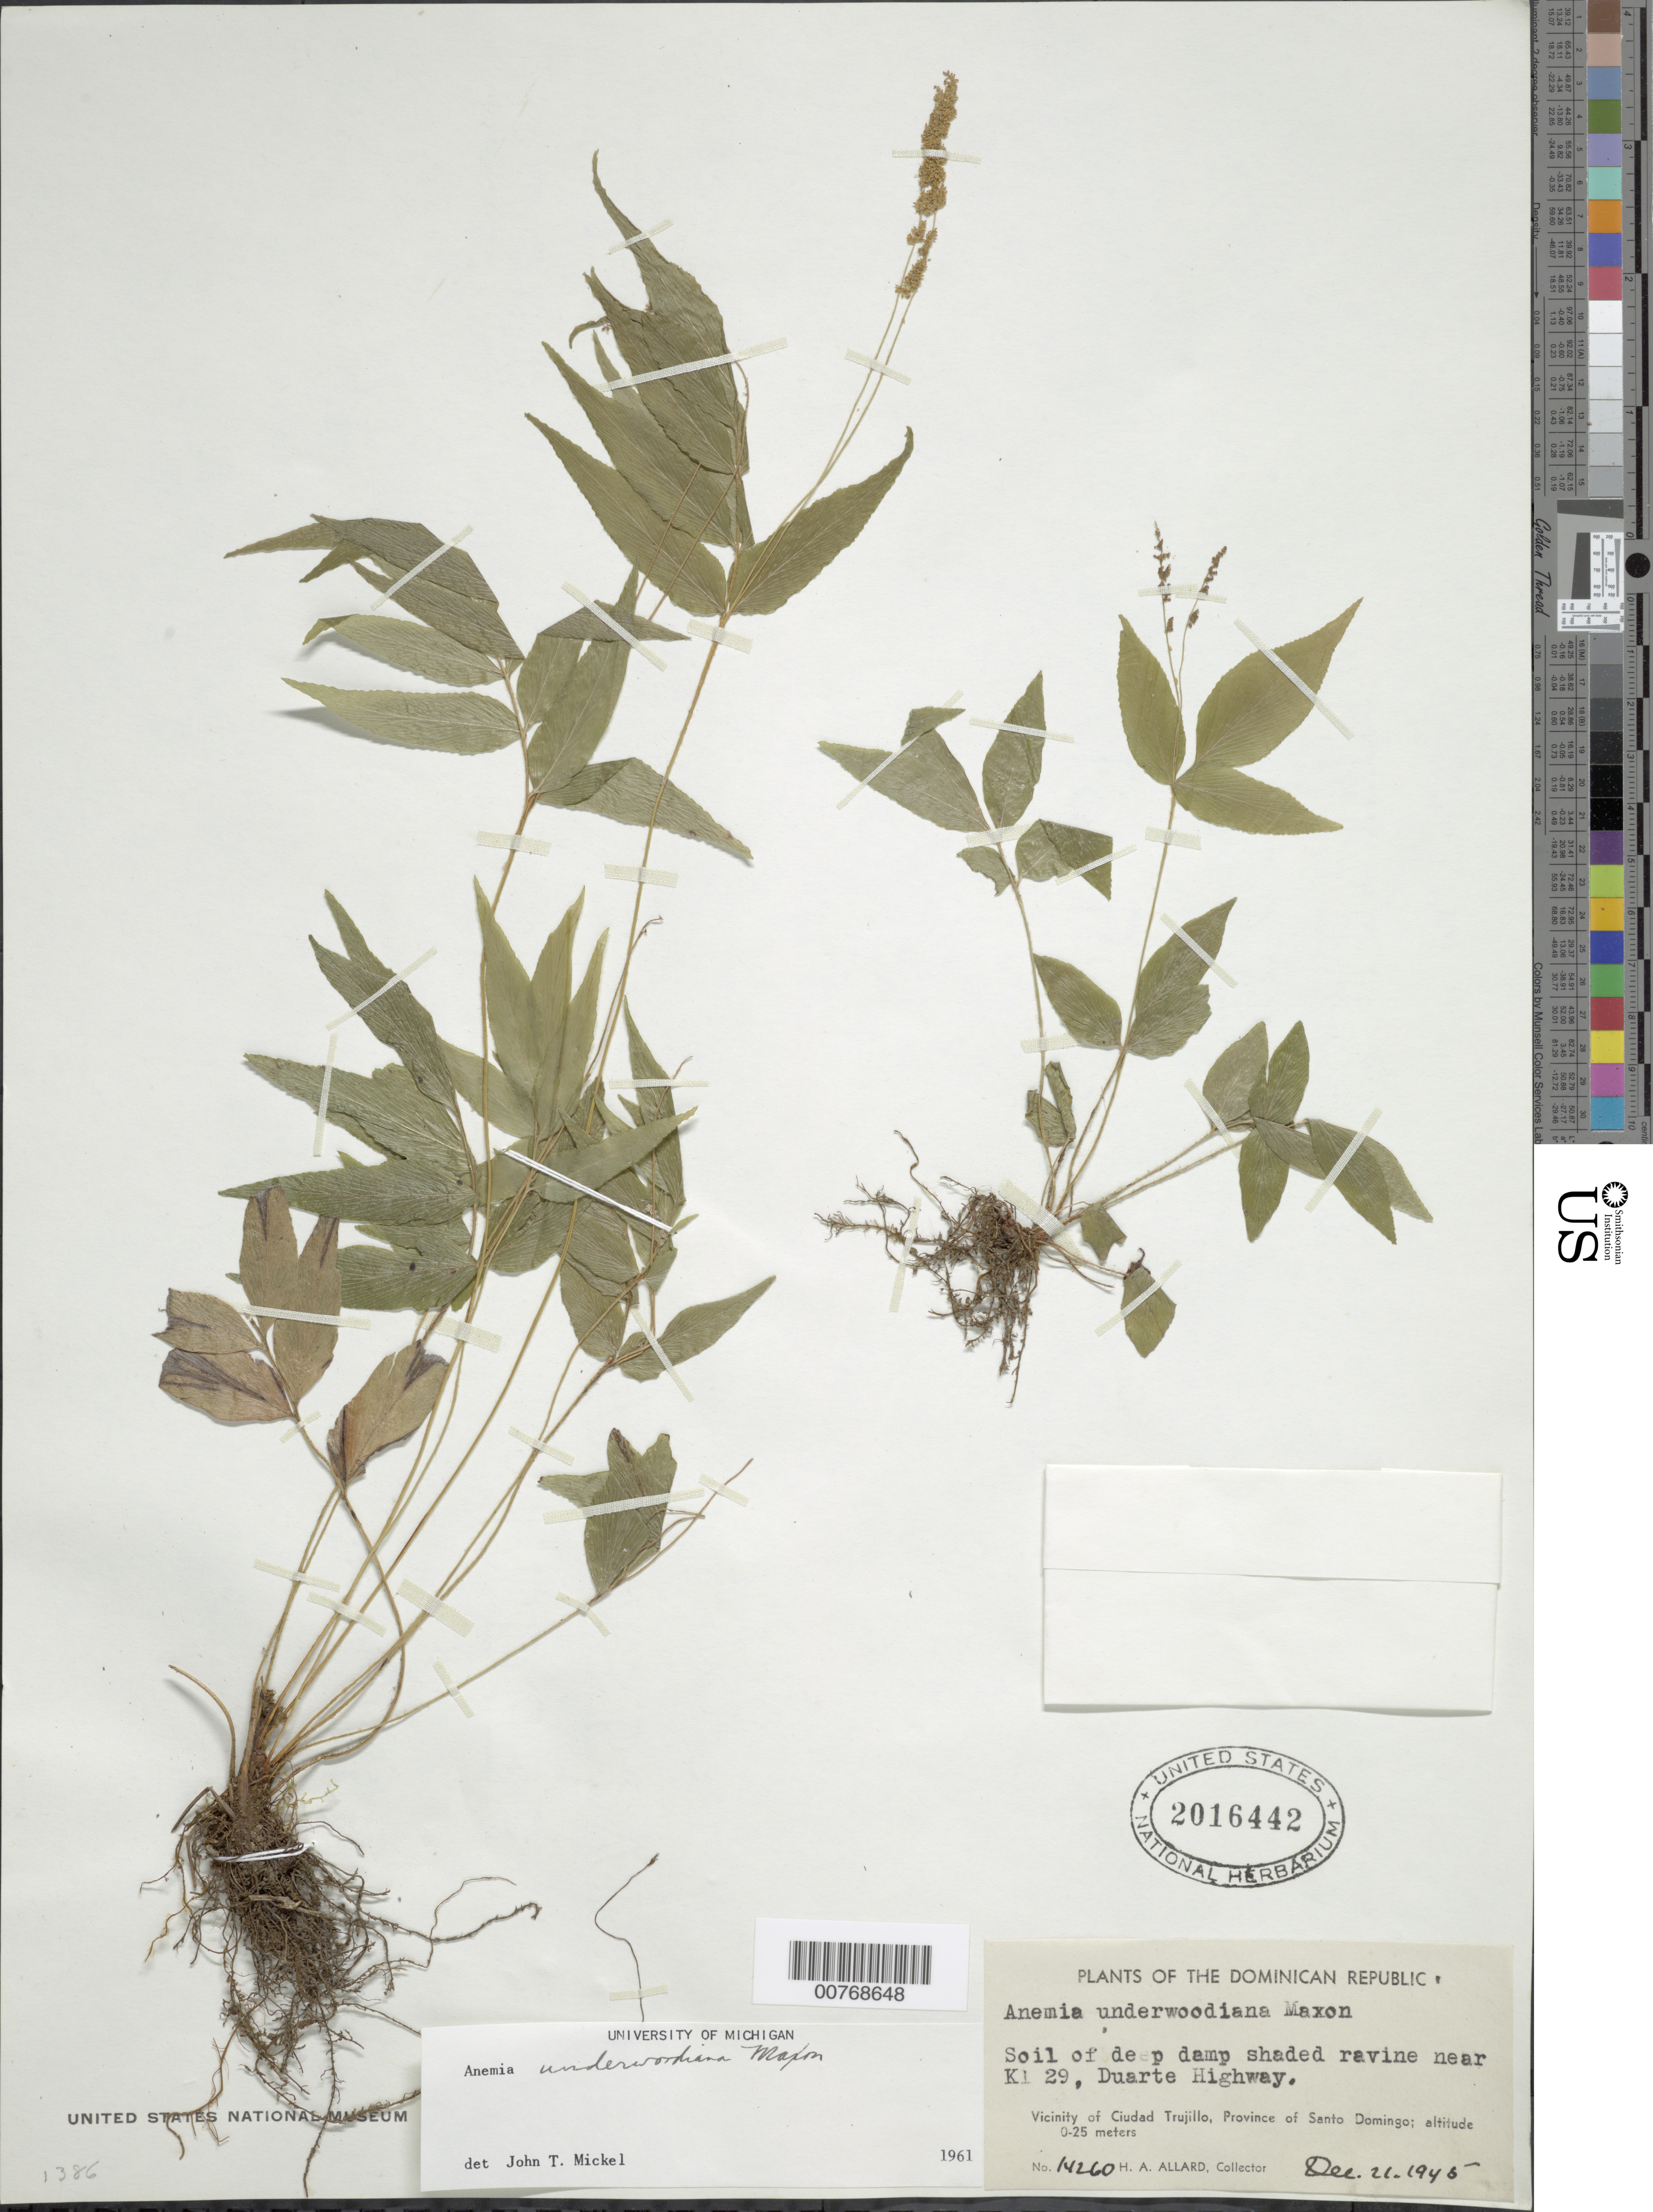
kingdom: Plantae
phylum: Tracheophyta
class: Polypodiopsida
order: Schizaeales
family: Anemiaceae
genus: Anemia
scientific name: Anemia underwoodiana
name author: Maxon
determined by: Mickel, J. T., (NY), New York Botanical Garden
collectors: H. A. Allard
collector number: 14260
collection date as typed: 21 Dec 1945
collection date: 1945-12-21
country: Dominican Republic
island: Hispaniola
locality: Vicinity of Ciudad Trujillo, Province of Santo Domingo, near km 29, Duarte Highway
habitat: Soil of deep damp shaded ravine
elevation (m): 0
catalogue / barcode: US 2016442